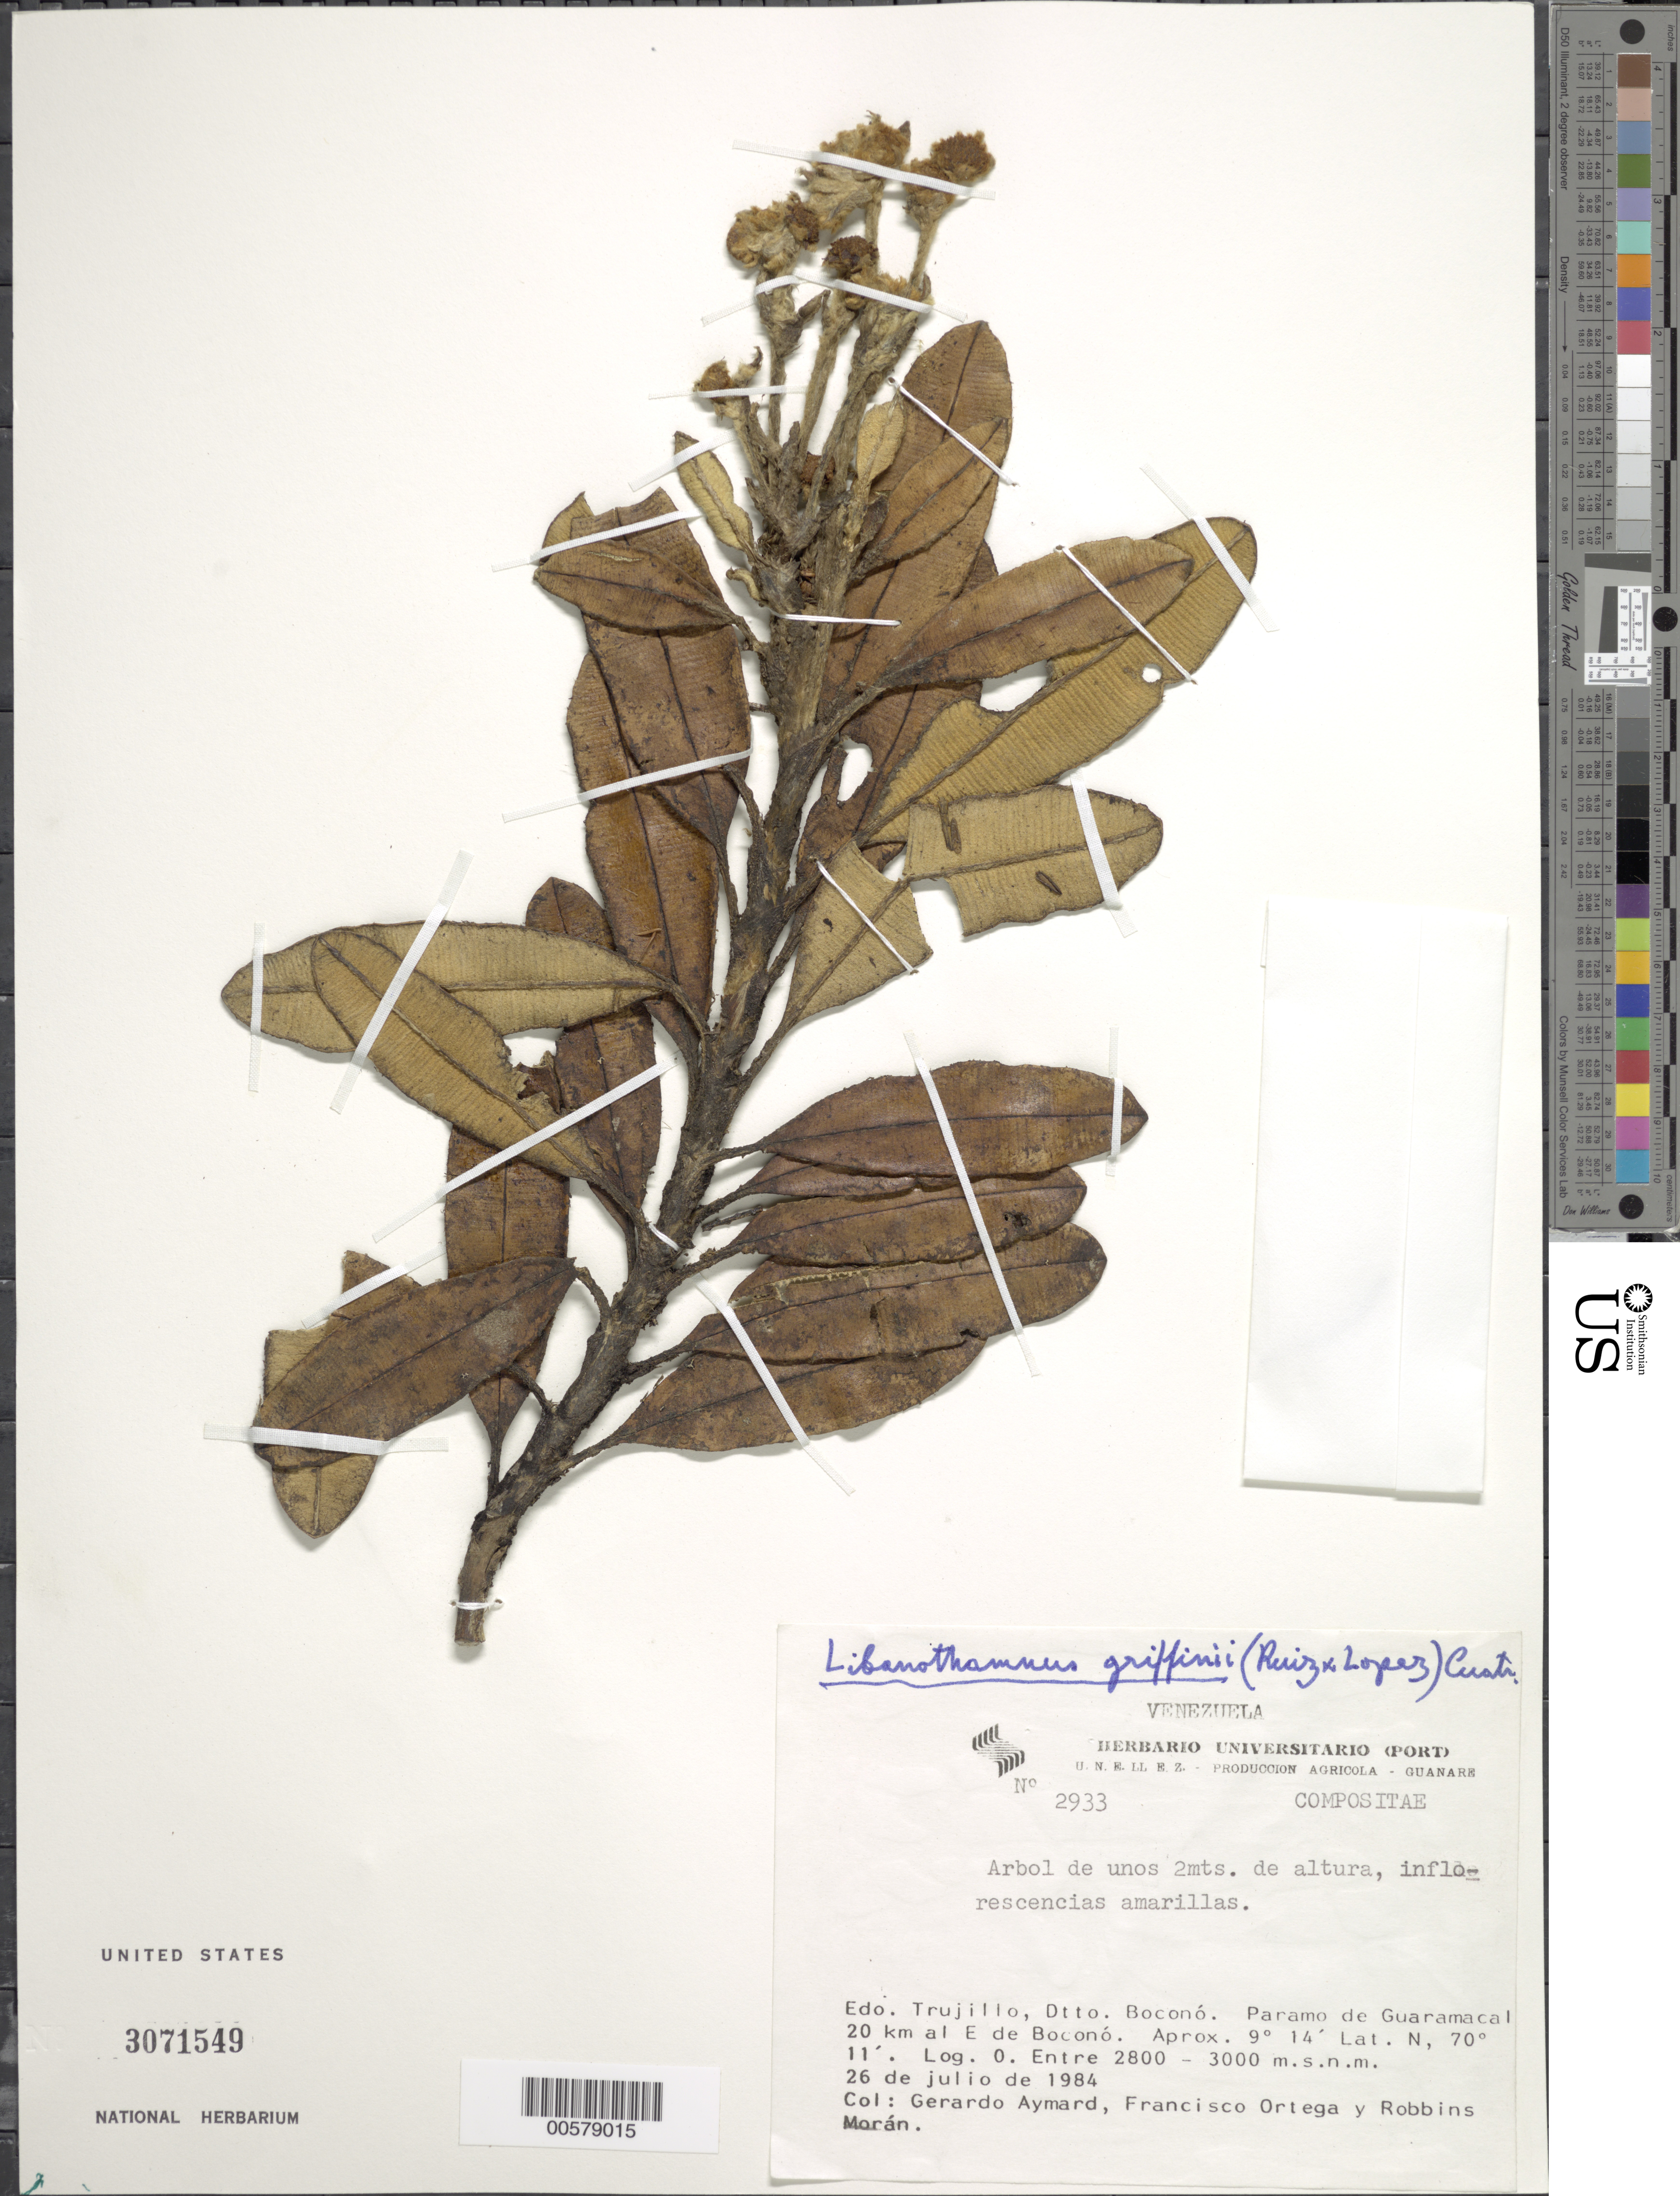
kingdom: Plantae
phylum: Tracheophyta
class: Magnoliopsida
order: Asterales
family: Asteraceae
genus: Libanothamnus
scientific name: Libanothamnus griffinii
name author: (Ruíz-Terán & López Fig.) Cuatrec.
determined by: Cuatrecasas, J.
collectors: G. A. Aymard, F. J. Ortega & R. V. Moran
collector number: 2933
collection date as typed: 26 Jul 1984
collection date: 1984-07-26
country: Venezuela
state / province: Trujillo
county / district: Boconó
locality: Páramo de Guaramacal 20 km E of Boconó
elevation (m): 2800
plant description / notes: MY, PORT, US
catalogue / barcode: US 3071549